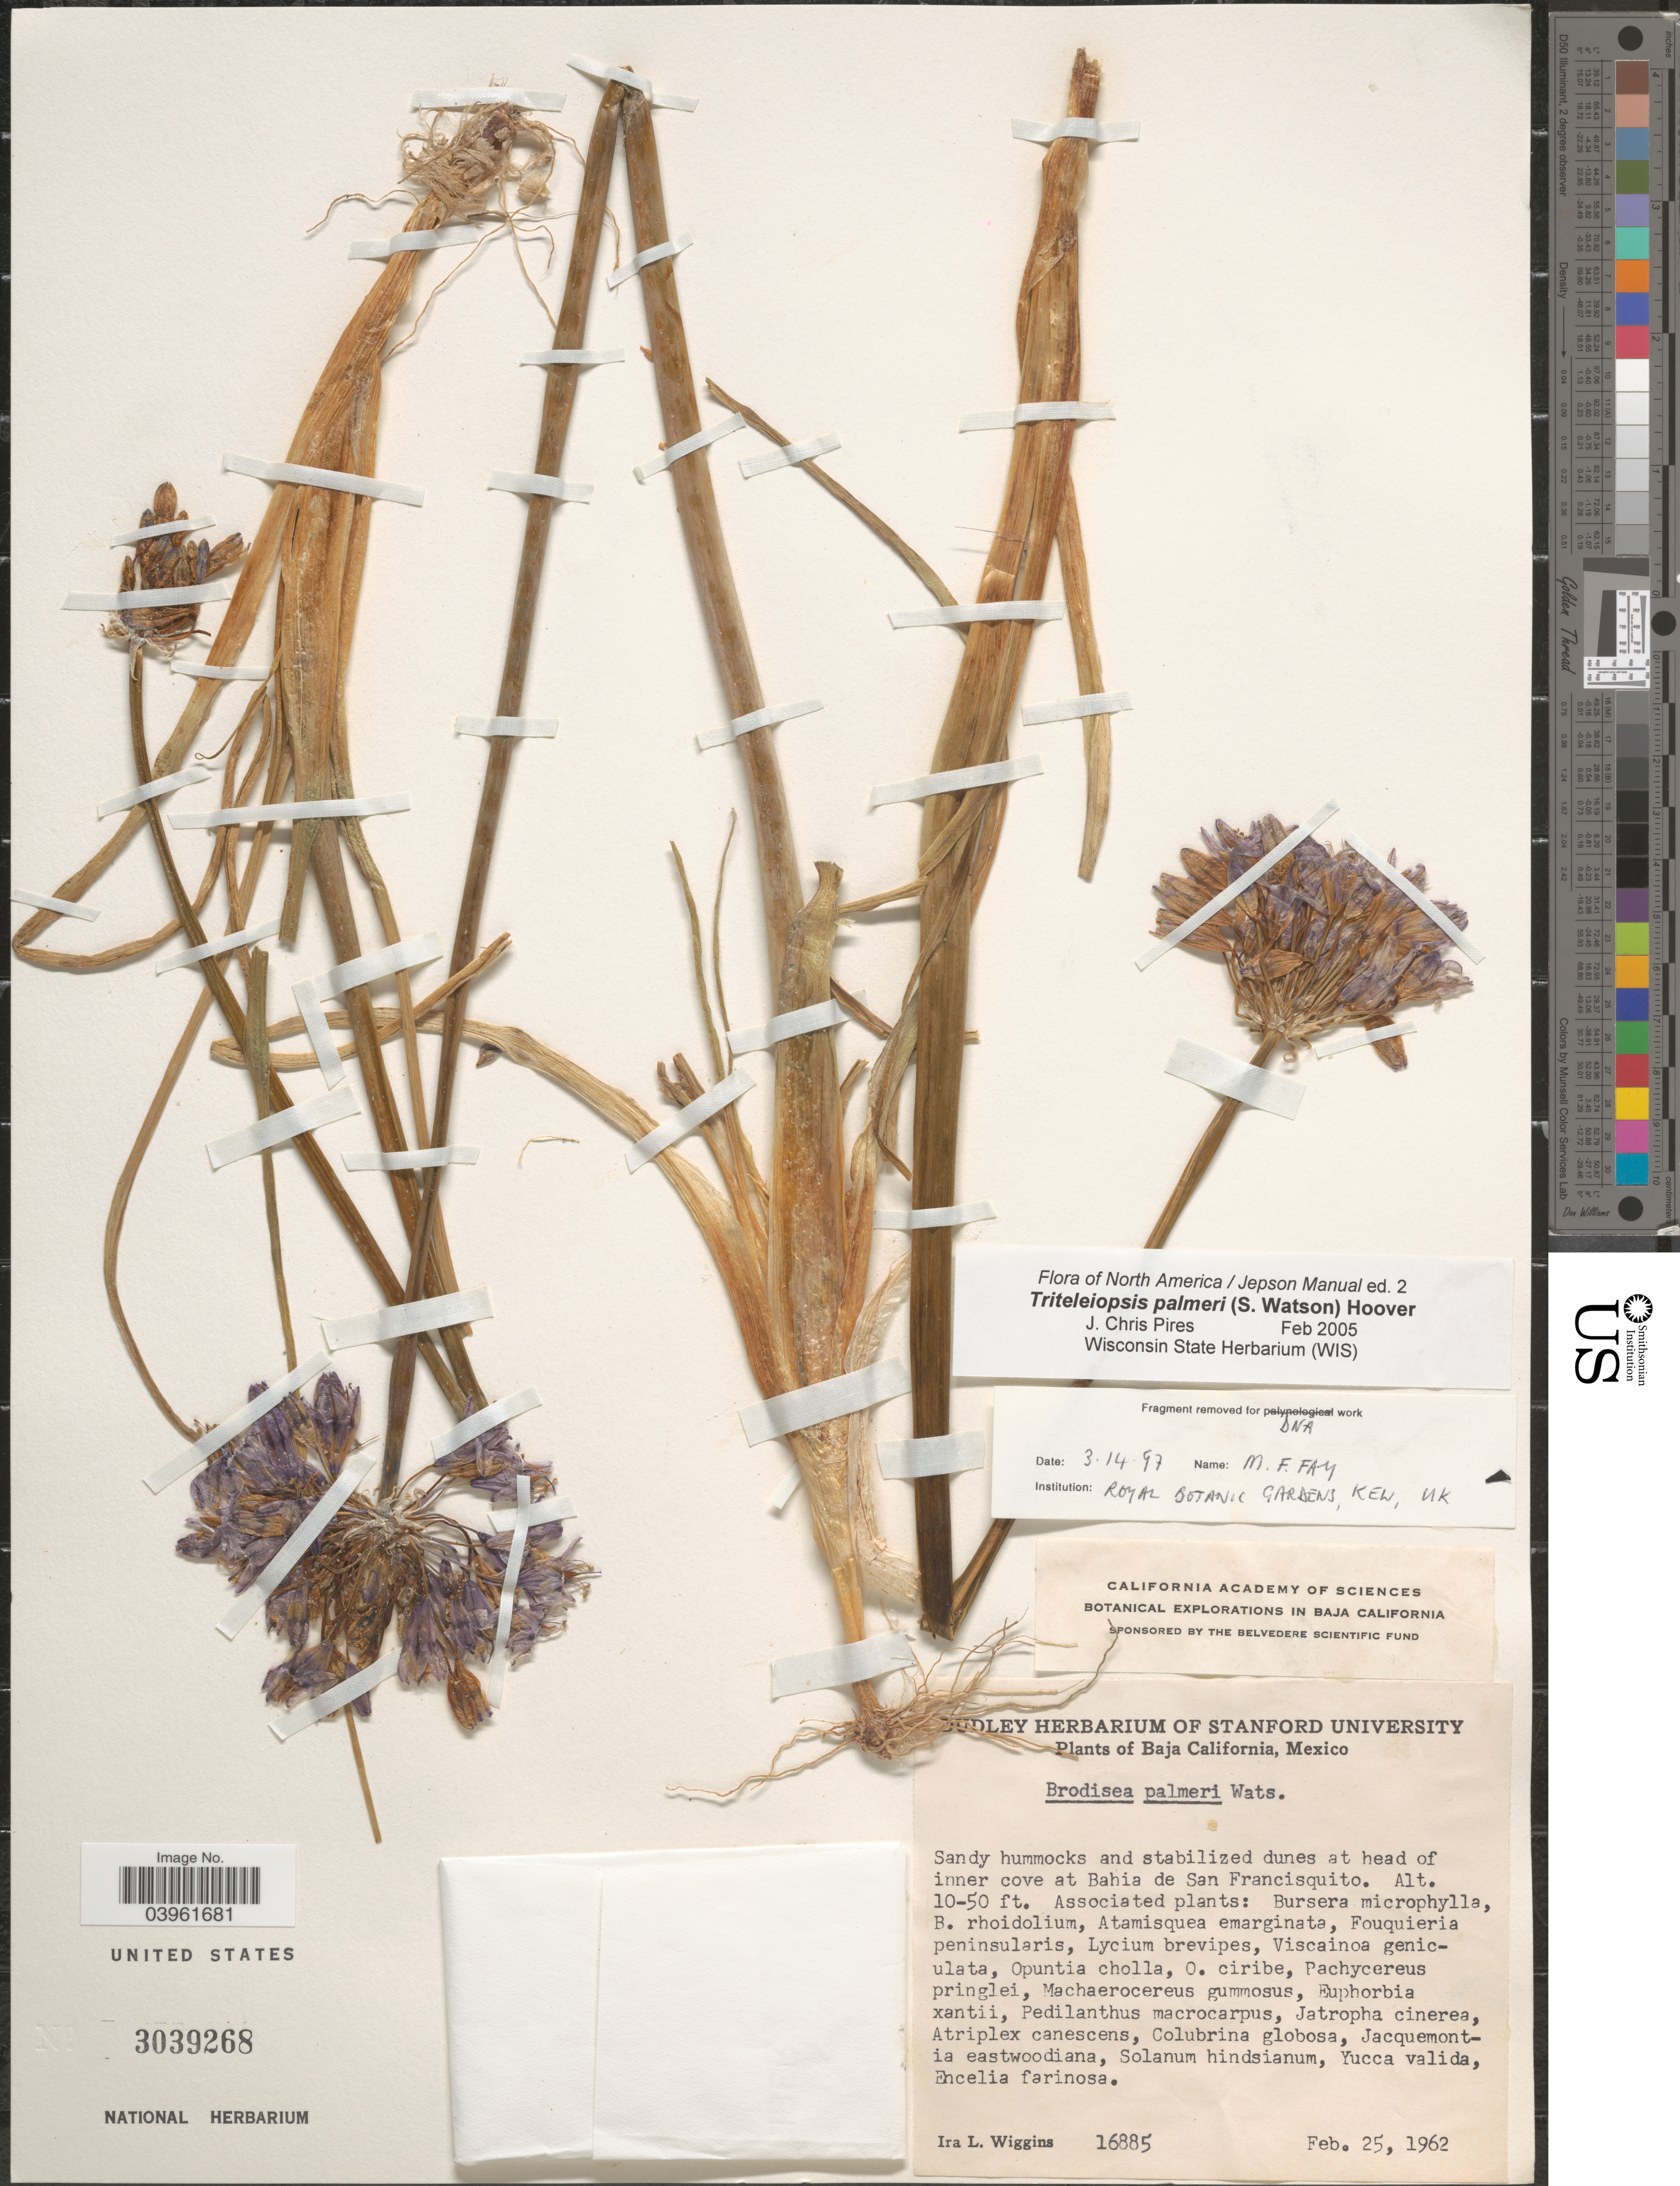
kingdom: Plantae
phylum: Tracheophyta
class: Liliopsida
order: Asparagales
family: Asparagaceae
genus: Triteleiopsis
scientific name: Triteleiopsis palmeri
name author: (S. Watson) Hoover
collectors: I. L. Wiggins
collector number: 16885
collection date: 1962-02-25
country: Mexico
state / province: Baja California Norte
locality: At head of inner cove at Bahia de San Francisquito.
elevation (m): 3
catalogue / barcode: US 3039268